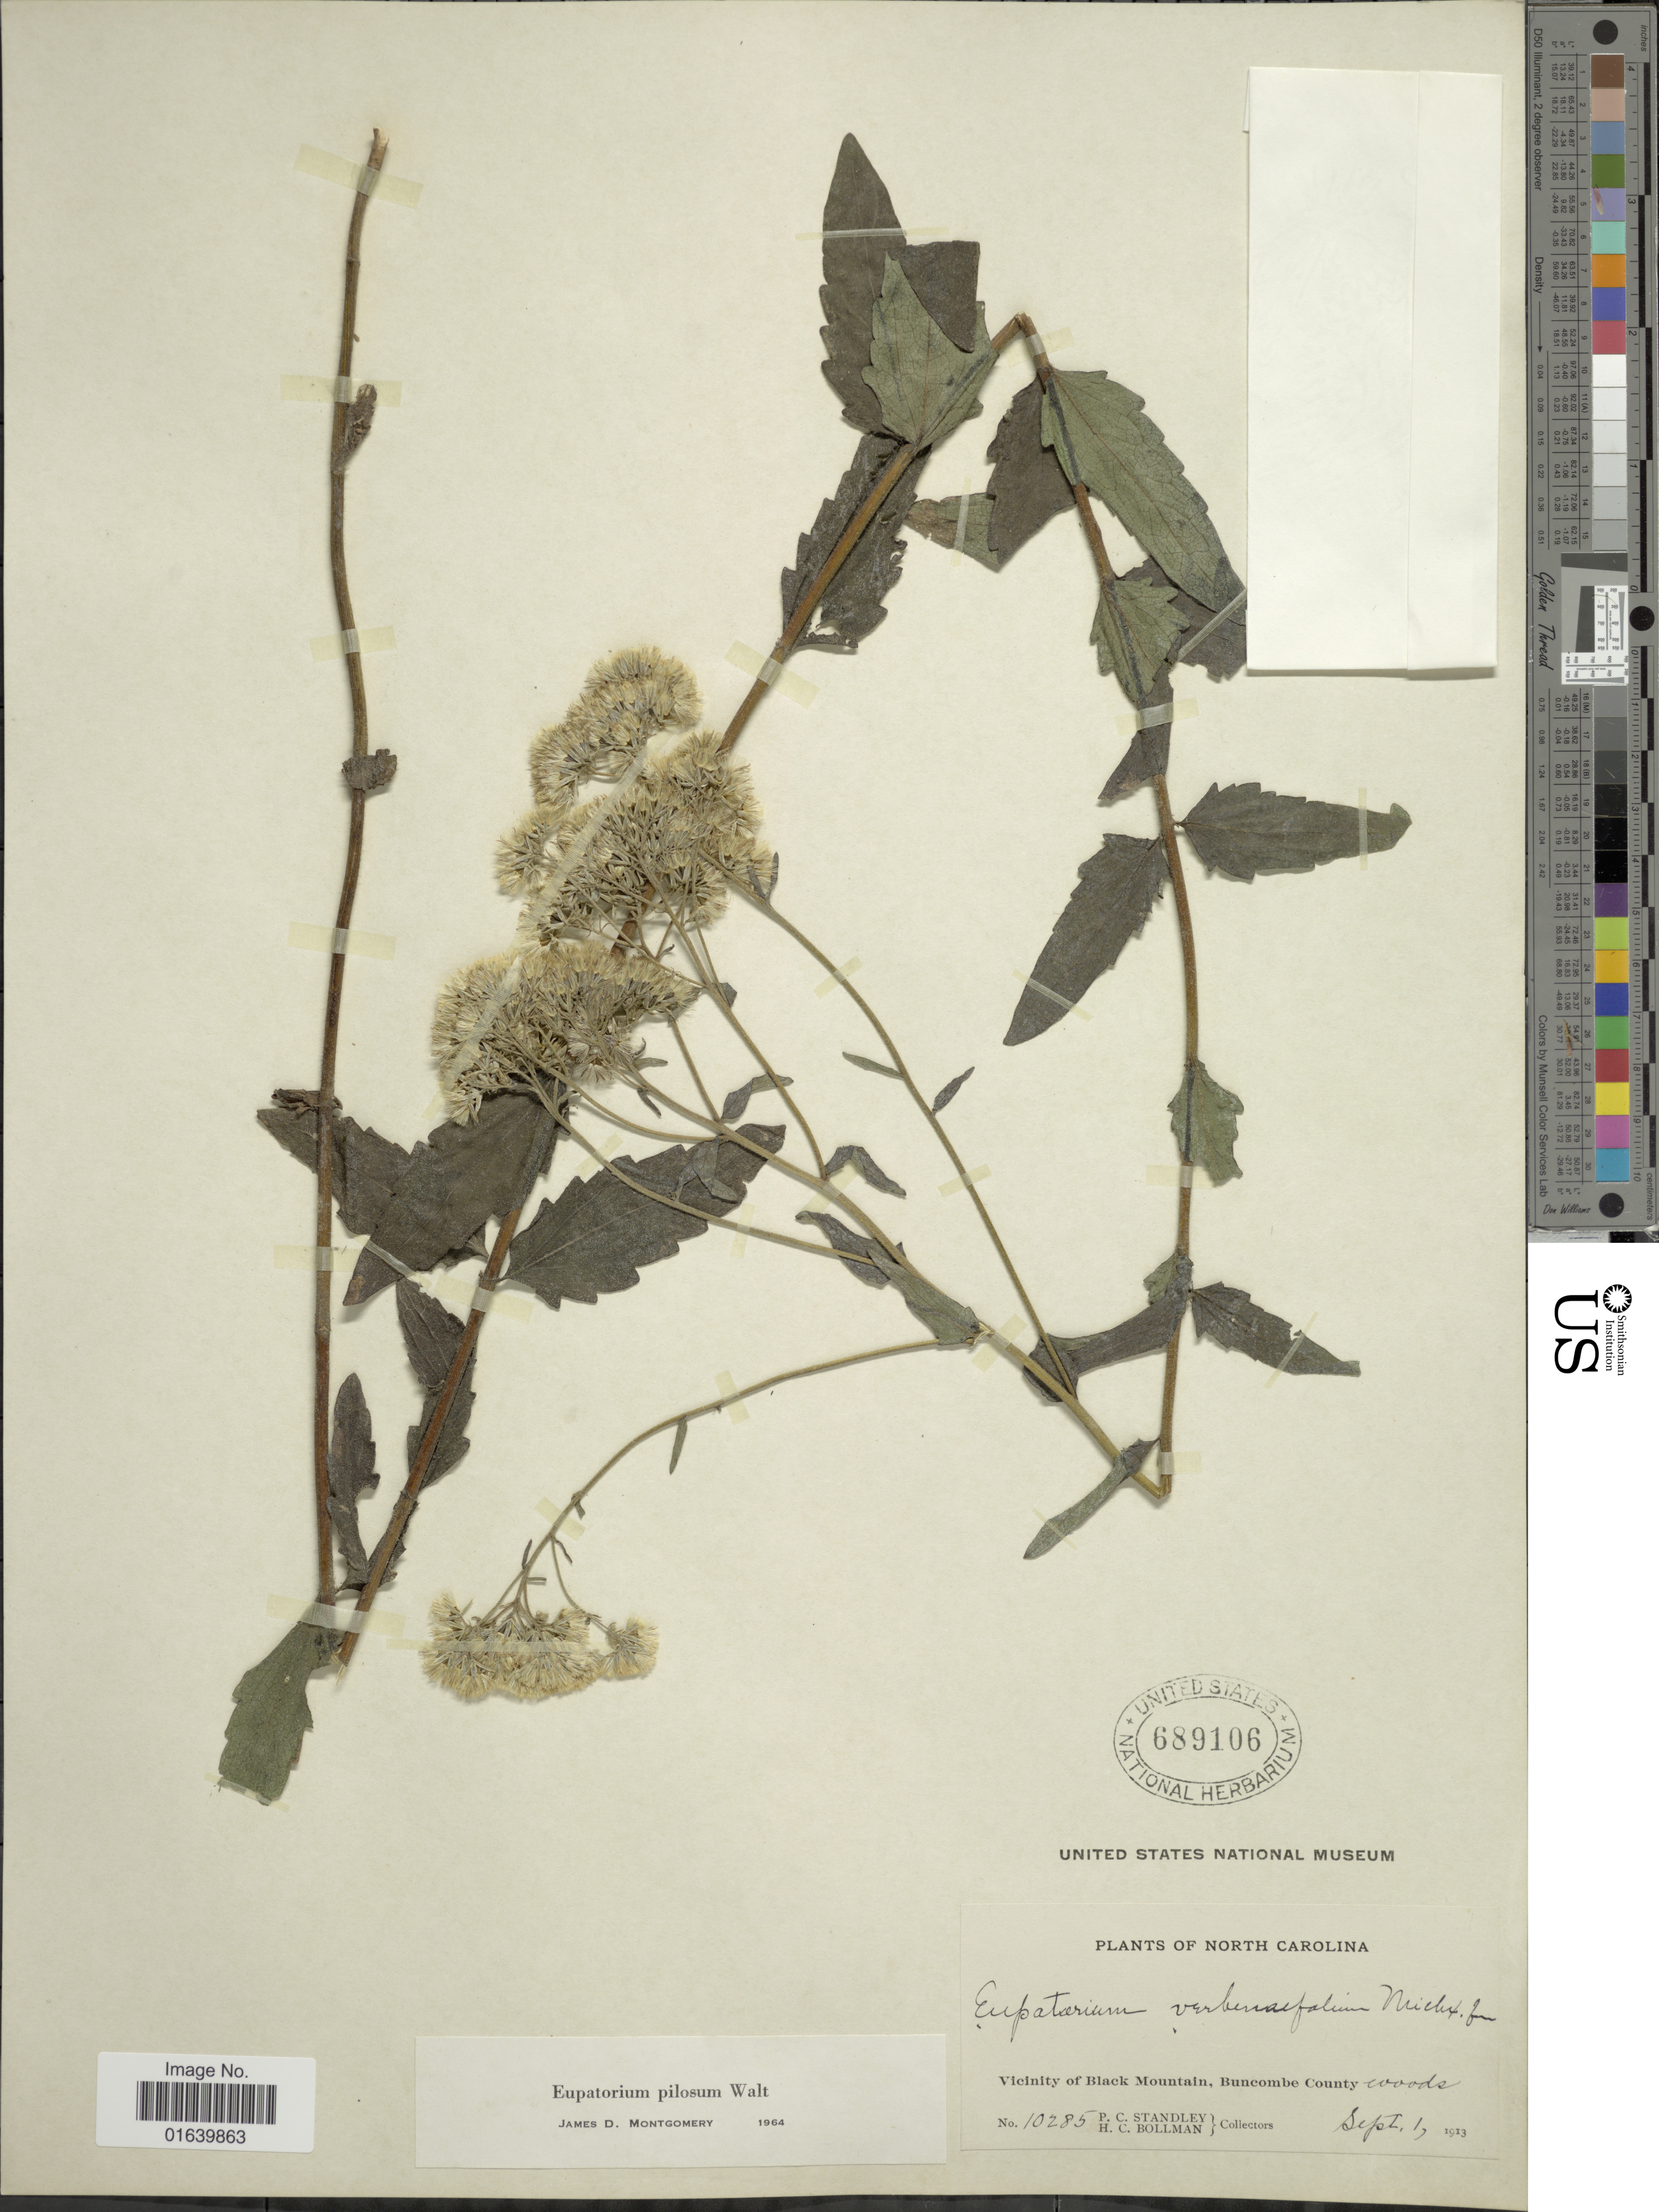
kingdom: Plantae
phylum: Tracheophyta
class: Magnoliopsida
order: Asterales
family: Asteraceae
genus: Eupatorium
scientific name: Eupatorium pilosum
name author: Walter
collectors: P. C. Standley & H. C. Bollman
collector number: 10285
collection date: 1913-09-01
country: United States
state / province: North Carolina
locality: North Carolina, Vicinity of Black Mountain, Buncombe County woods.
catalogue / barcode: US 689106